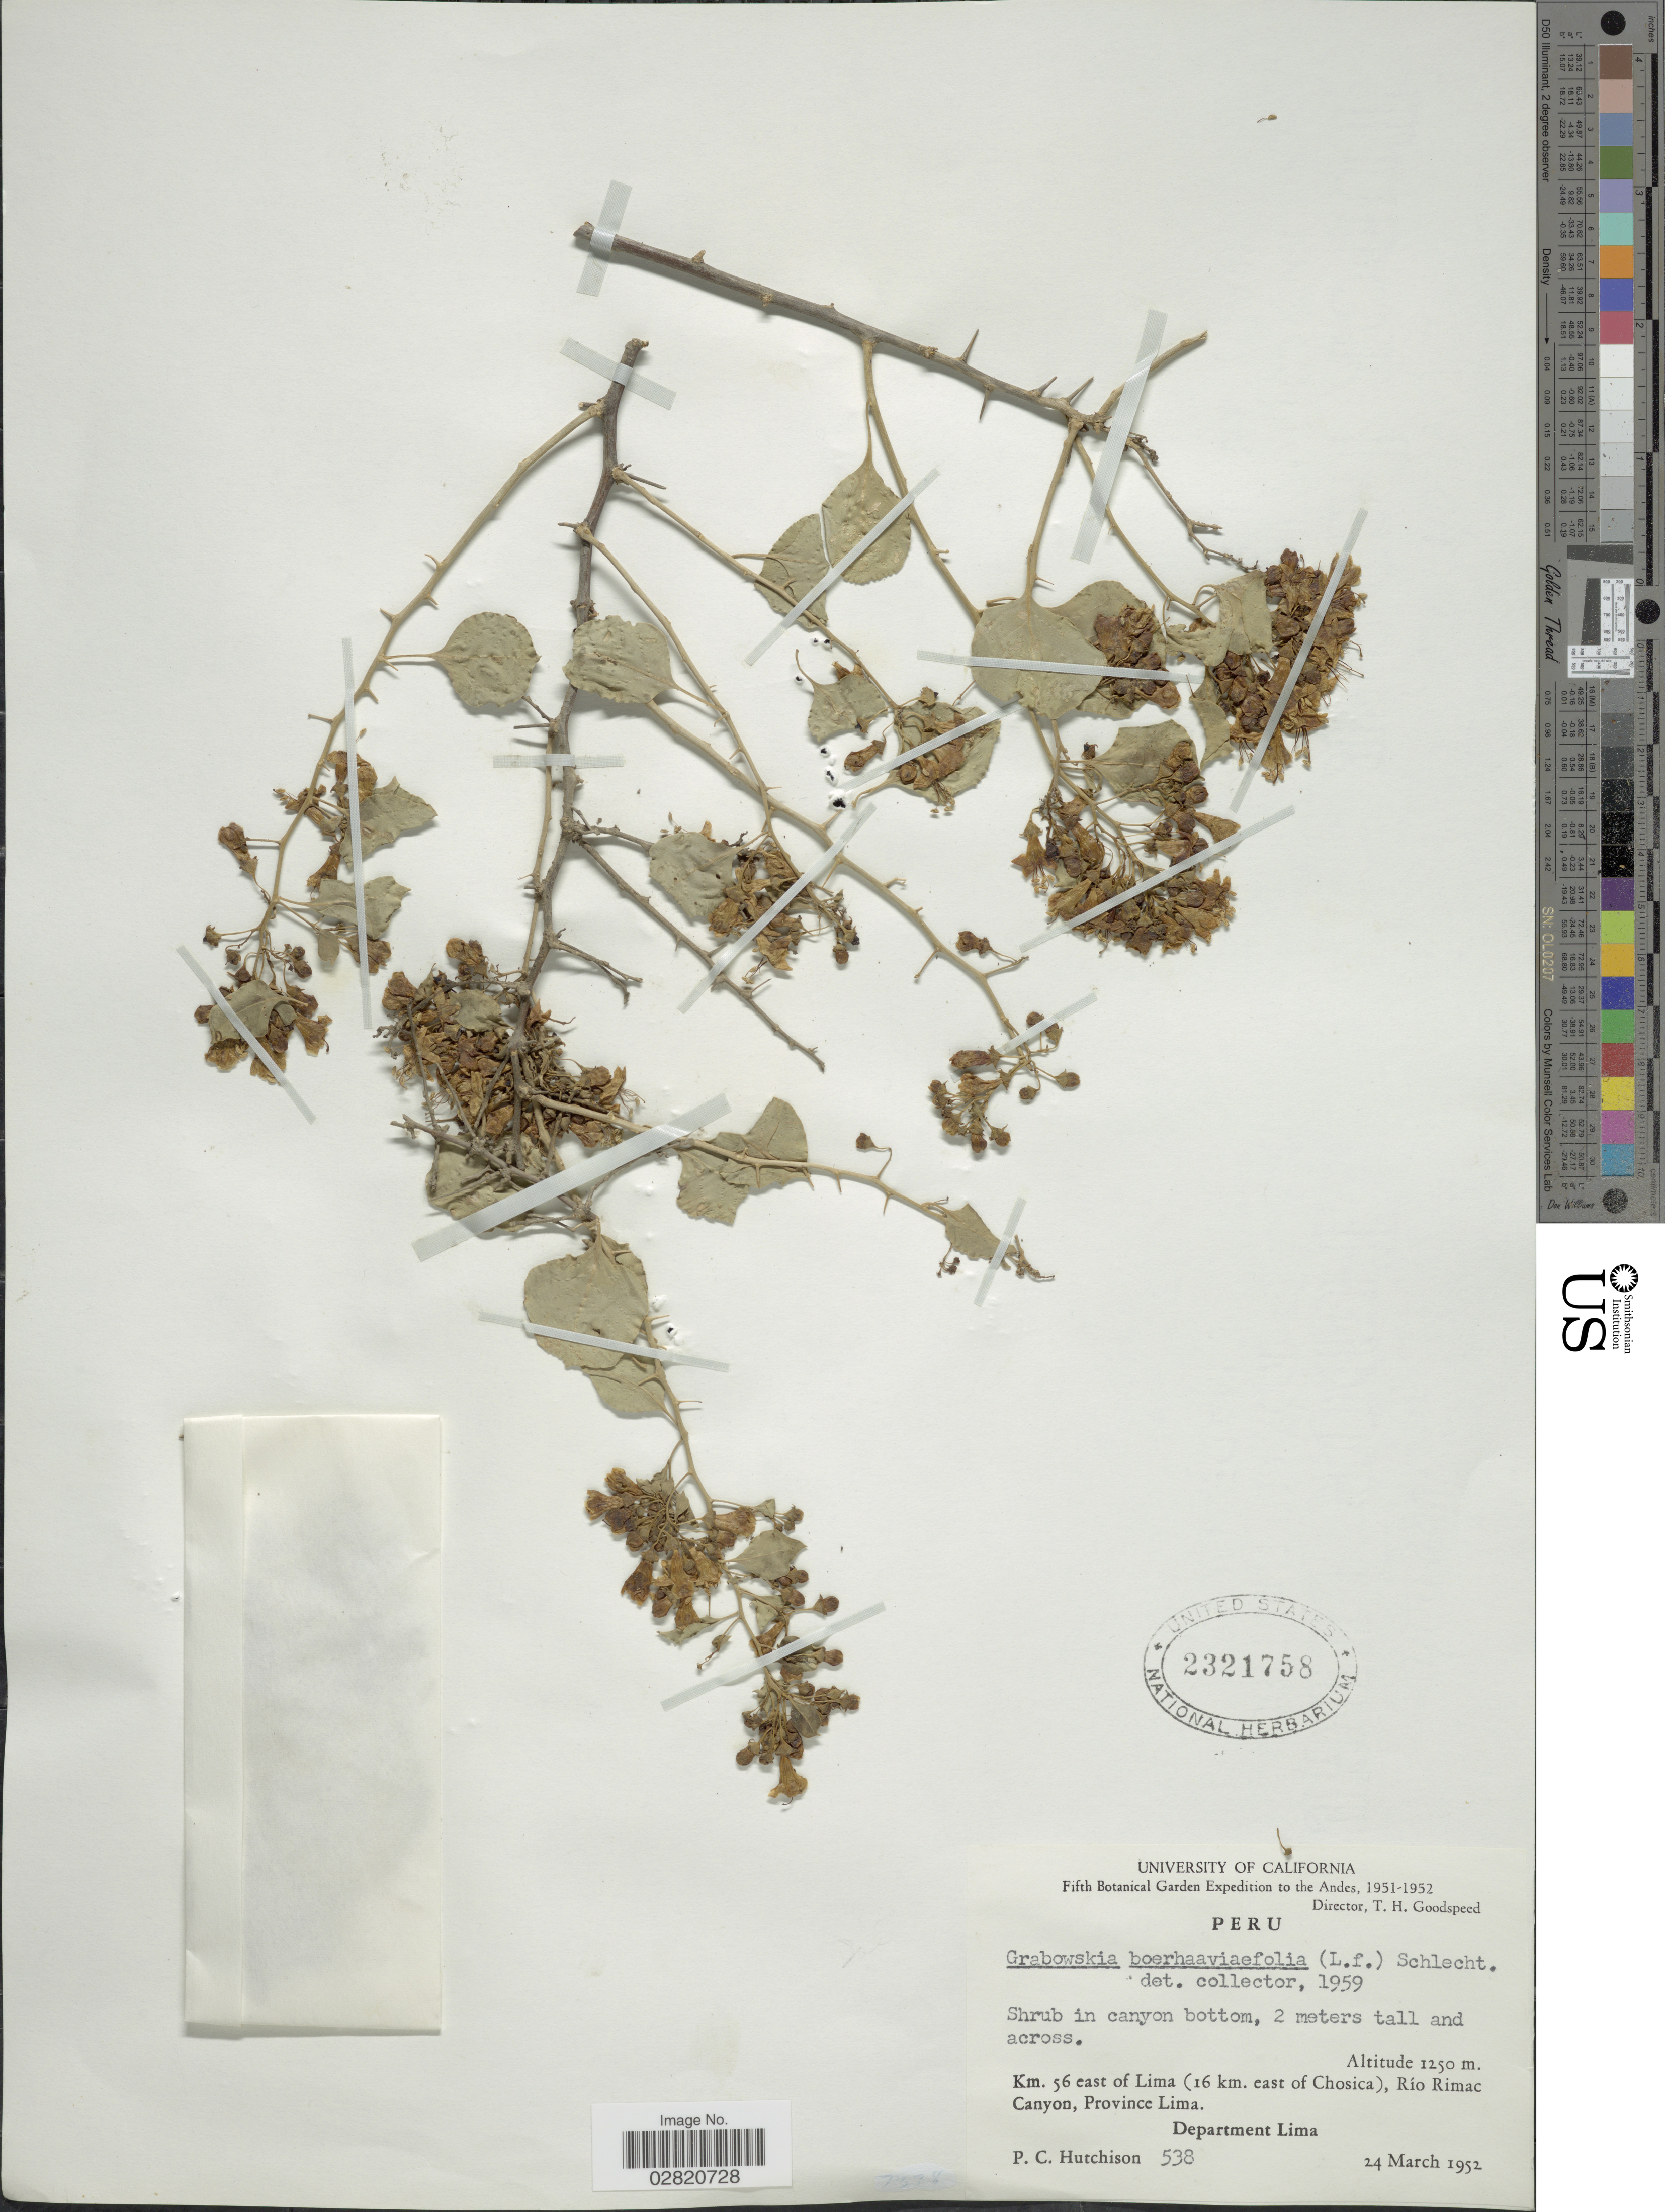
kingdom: Plantae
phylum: Tracheophyta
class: Magnoliopsida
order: Solanales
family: Solanaceae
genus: Grabowskia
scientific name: Grabowskia boerhaaviifolia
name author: Schltdl.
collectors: P. C. Hutchison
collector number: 538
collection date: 1952-03-24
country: Peru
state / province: Lima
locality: Andes. Km. 56 east of Lima (16 km. east of Chosica), Río Rimac Canyon, Province Lima. Department Lima.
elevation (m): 1250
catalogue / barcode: US 2321758